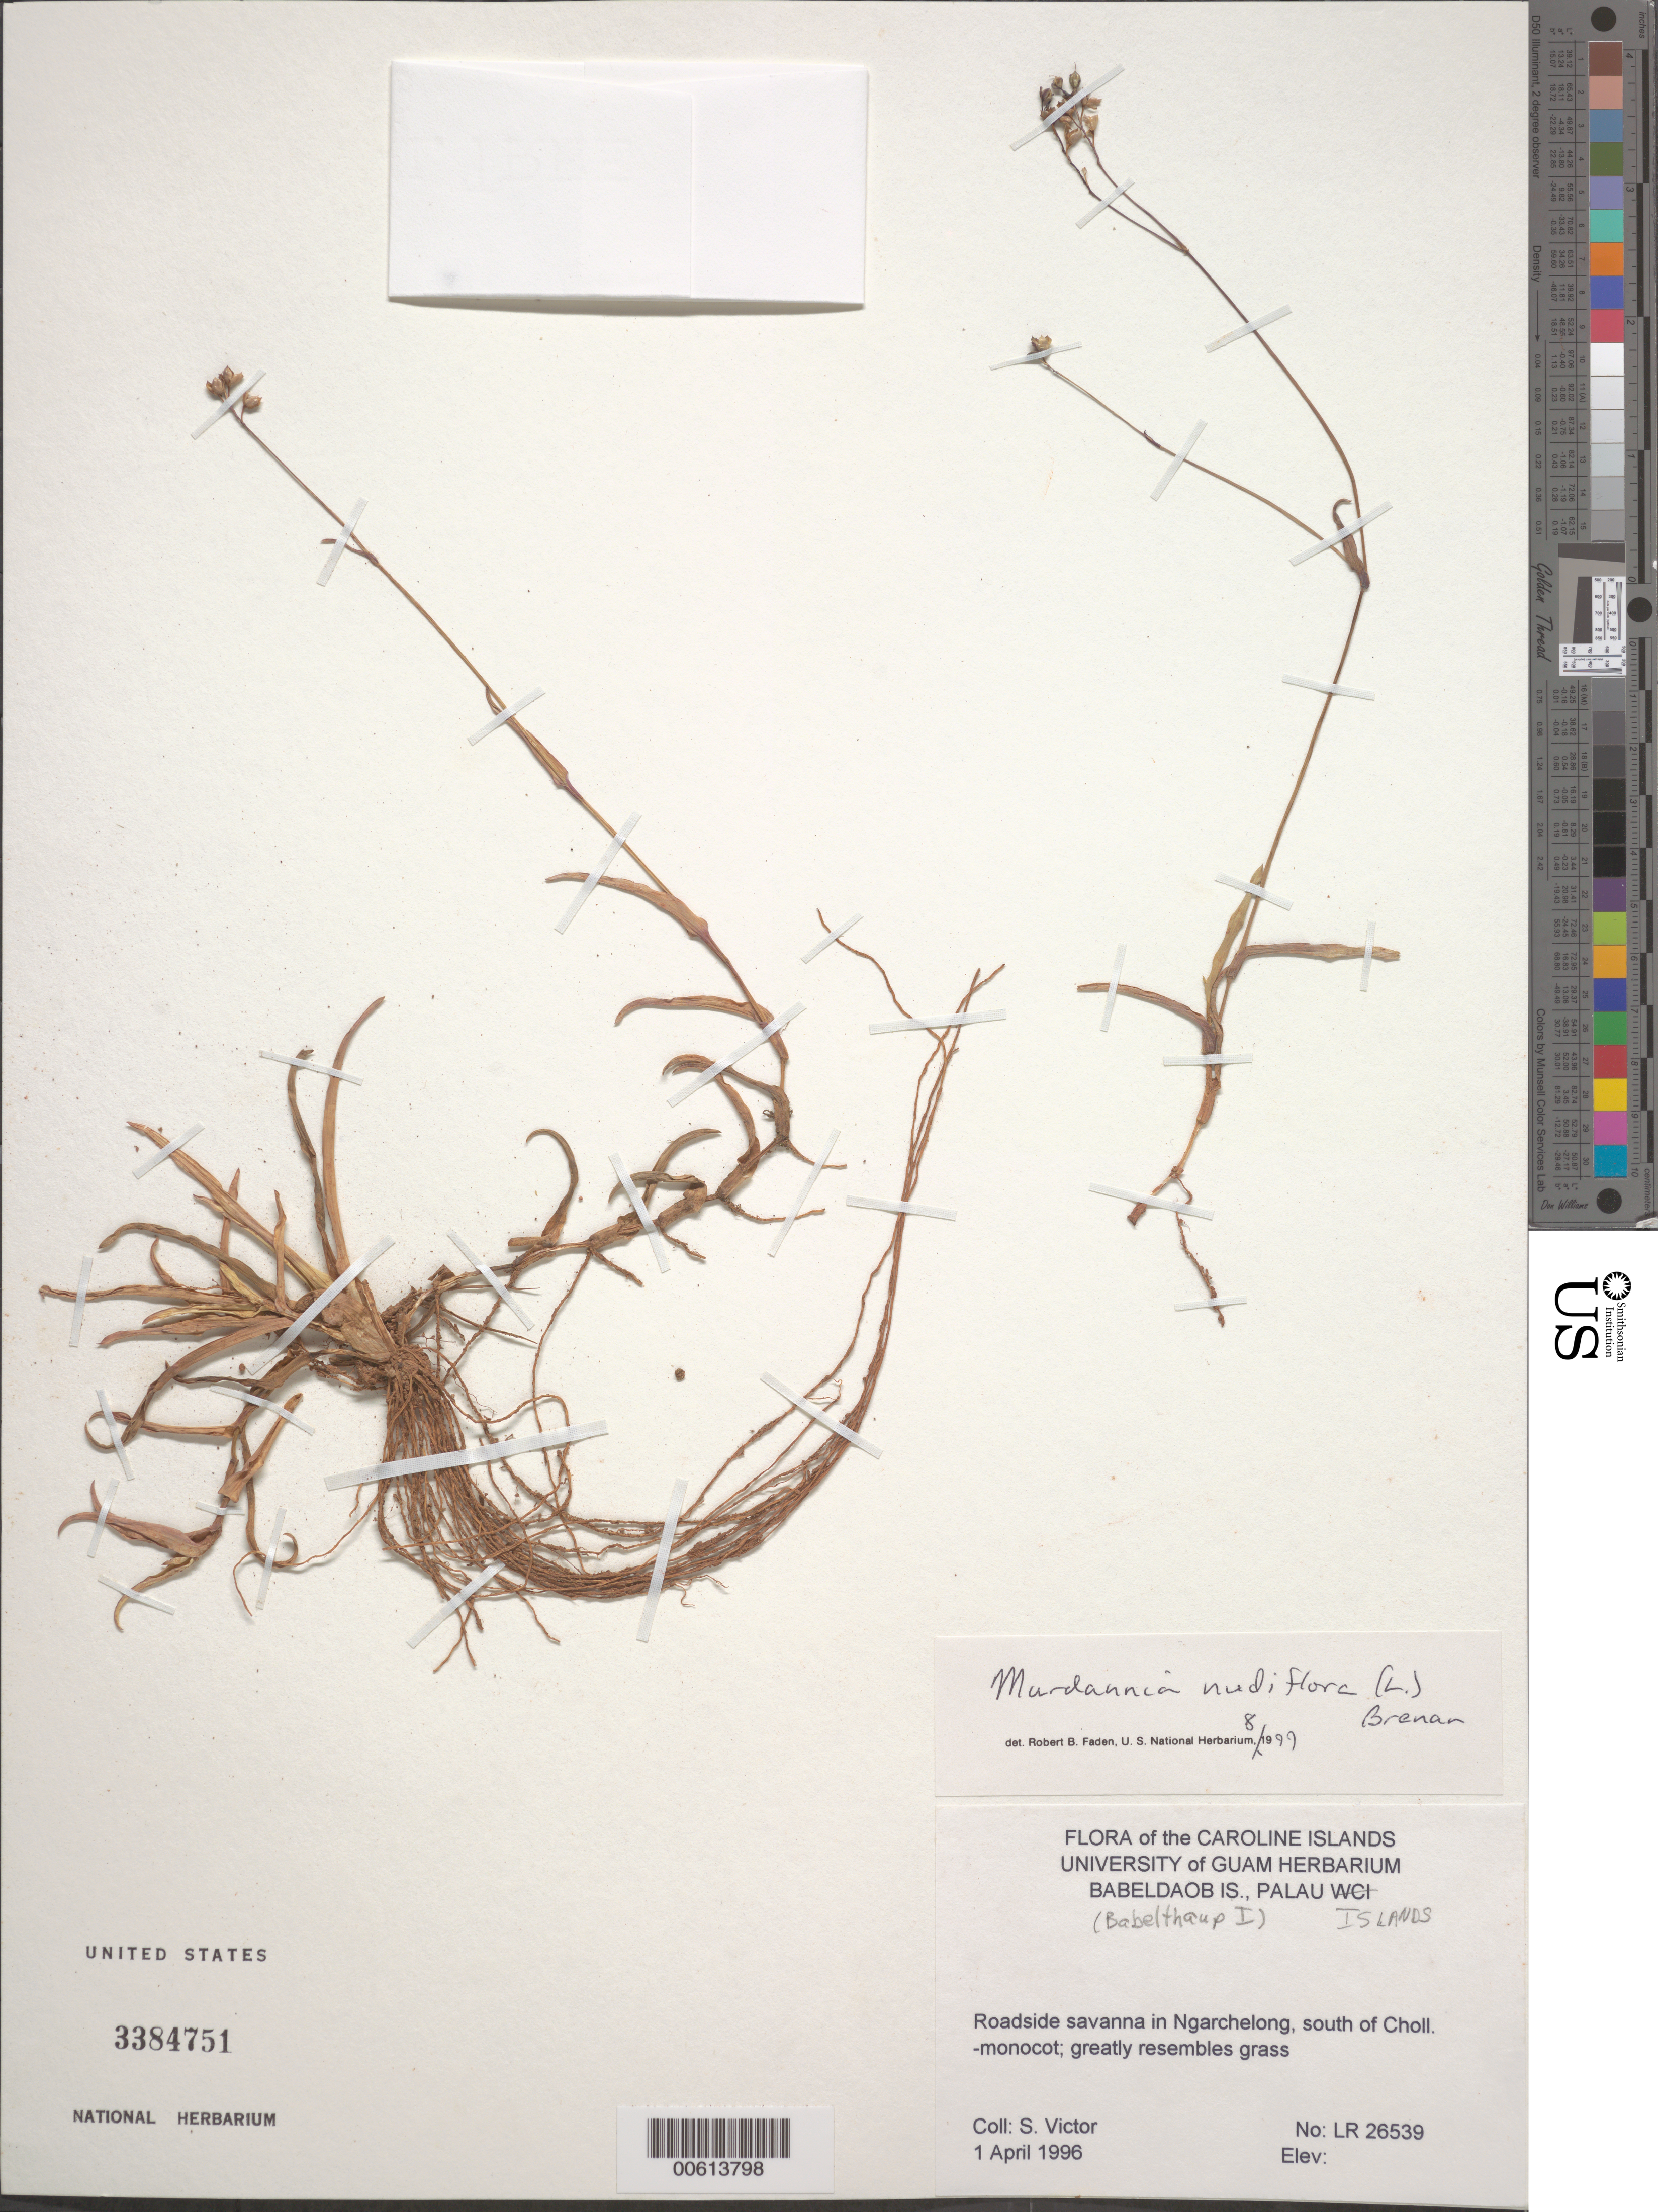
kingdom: Plantae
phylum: Tracheophyta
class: Liliopsida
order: Commelinales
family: Commelinaceae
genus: Murdannia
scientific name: Murdannia nudiflora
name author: (L.) Brenan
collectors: S. Victor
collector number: Lr 26539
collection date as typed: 01 Apr 1996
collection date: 1996-04-01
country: Palau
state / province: Ngarchelong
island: Babeldaob [Babelthuap]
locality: In Ngarchelong, S of Choll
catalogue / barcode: US 3384751